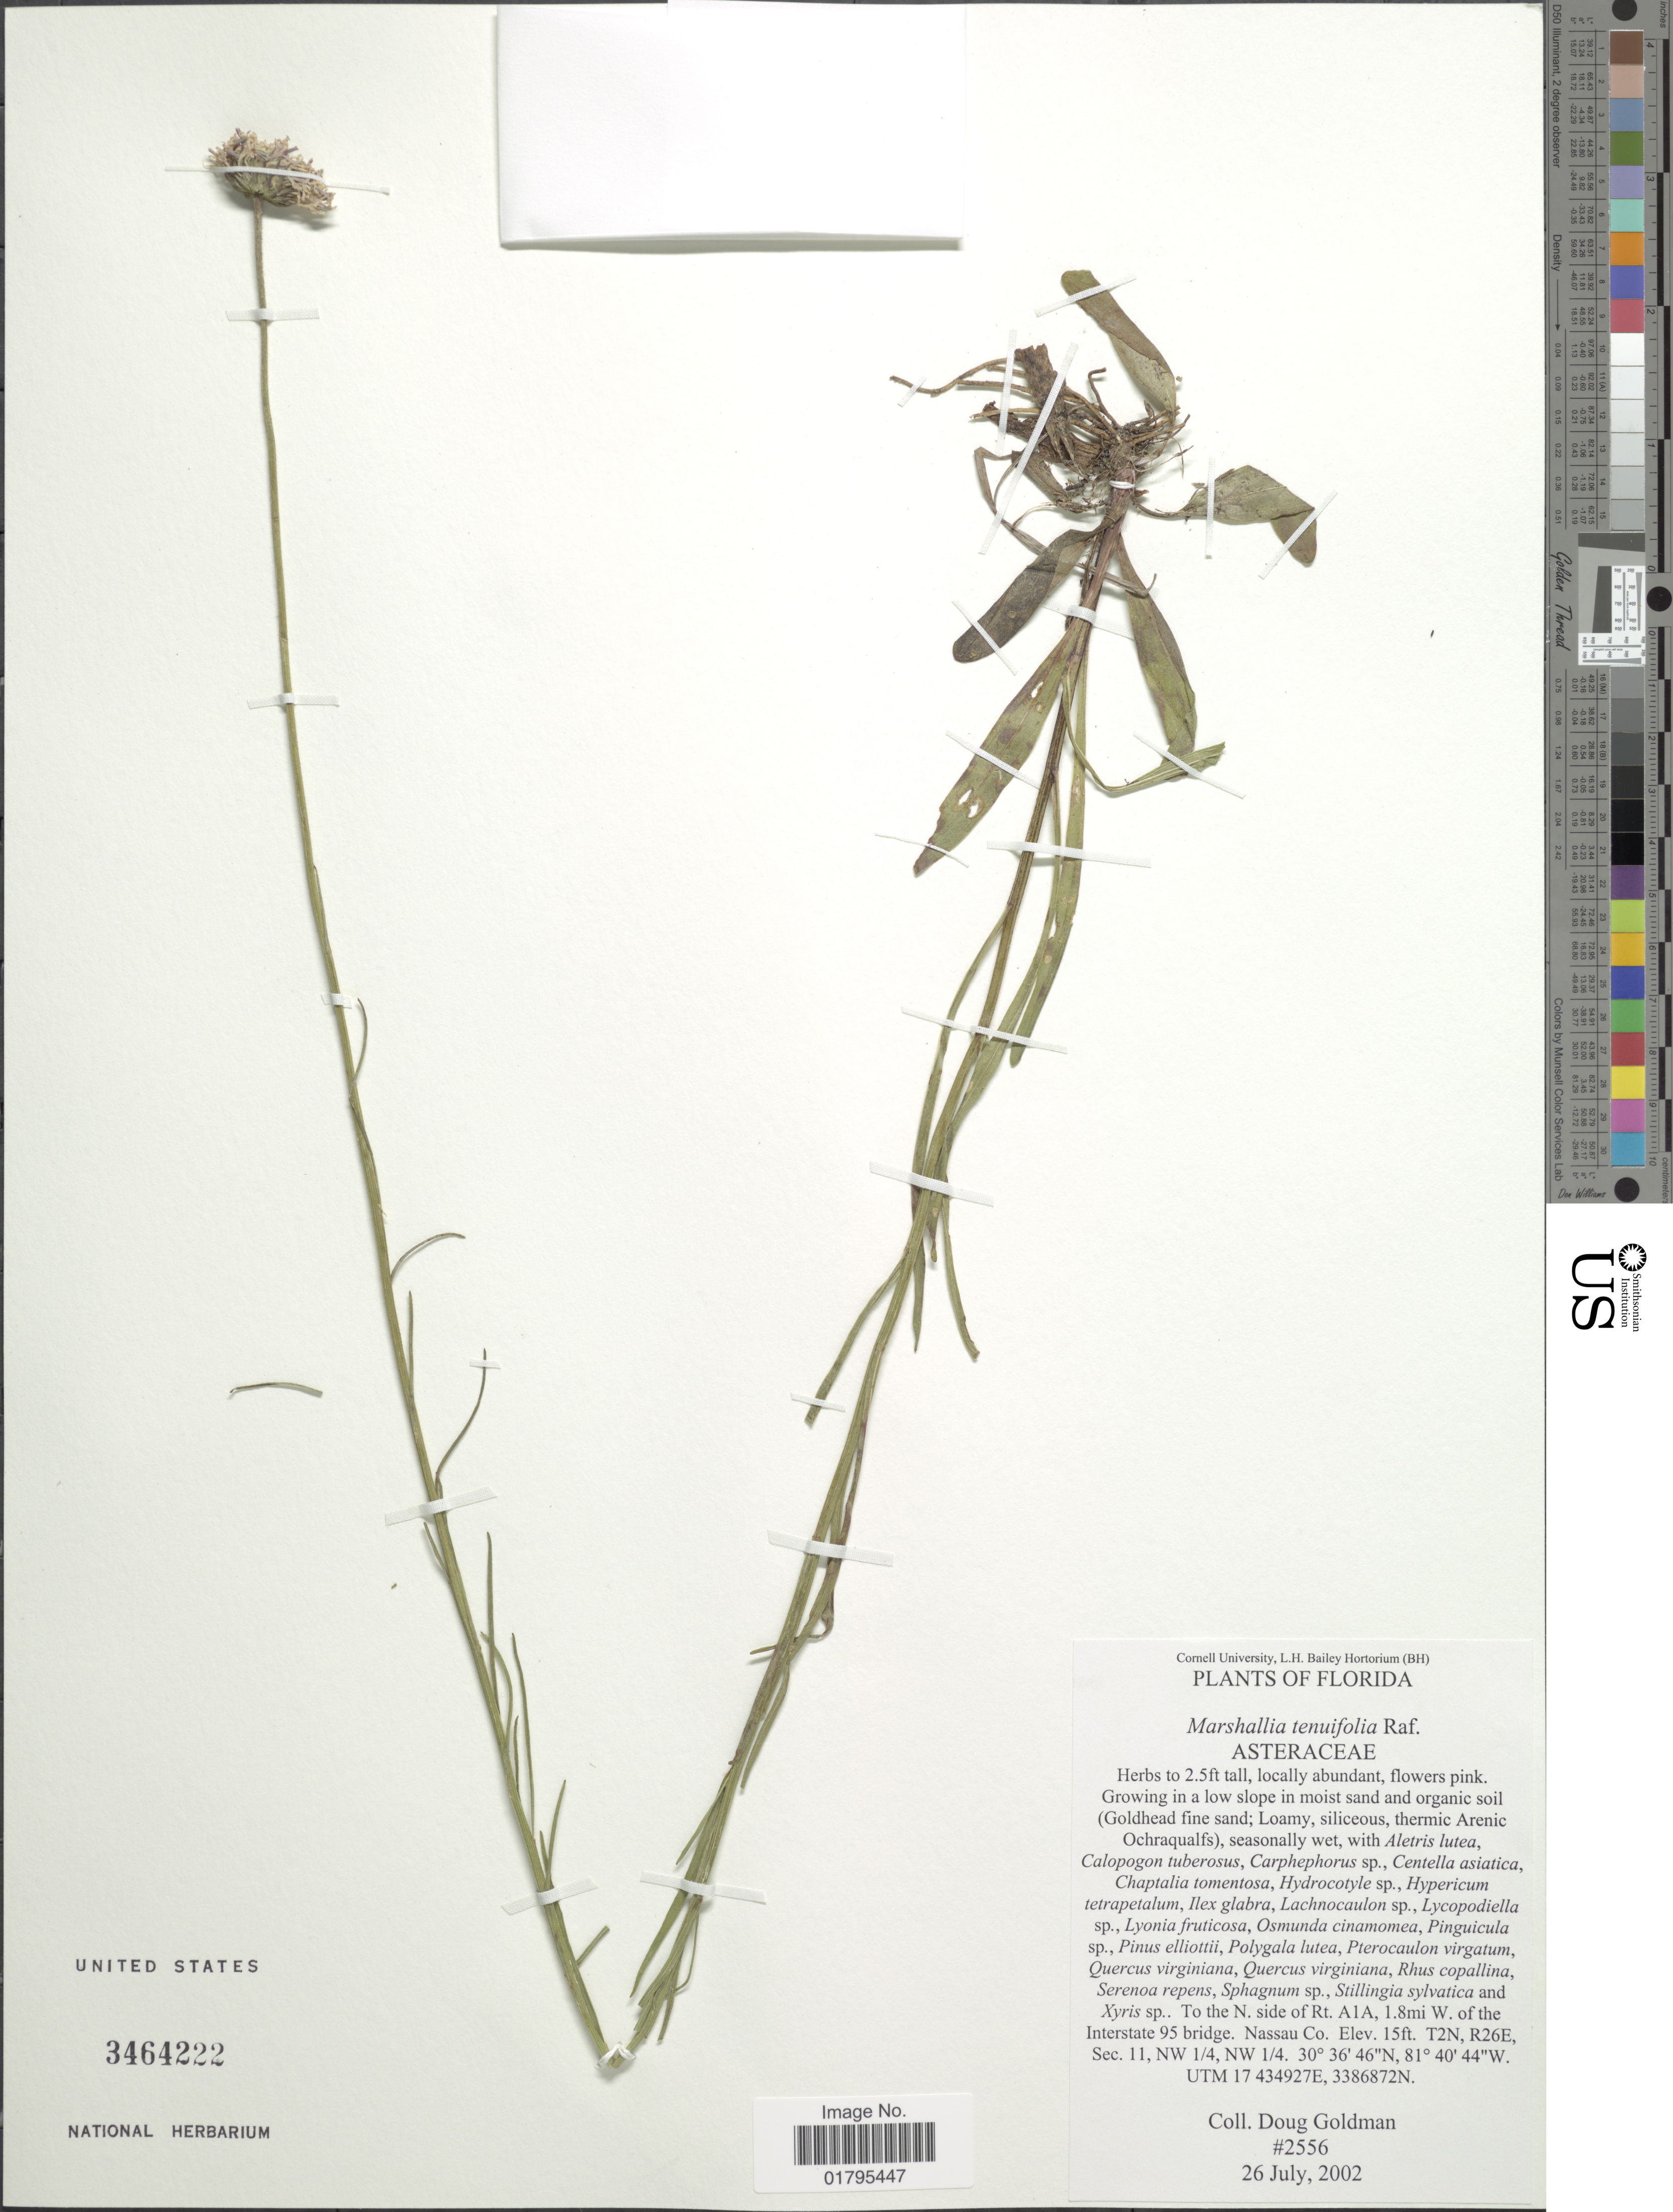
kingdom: Plantae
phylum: Tracheophyta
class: Magnoliopsida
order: Asterales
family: Asteraceae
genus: Marshallia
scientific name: Marshallia tenuifolia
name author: Raf.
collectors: D. Goldman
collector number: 2556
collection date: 2002-07-26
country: United States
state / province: Florida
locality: To the N. side of RT. A1A, 1.8 mi. W. of the Interstate 95 bridge, Nassau Co. , T2N, R26E, Sec. 11, NW 1/4 1/4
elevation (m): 5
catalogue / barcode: US 3464222